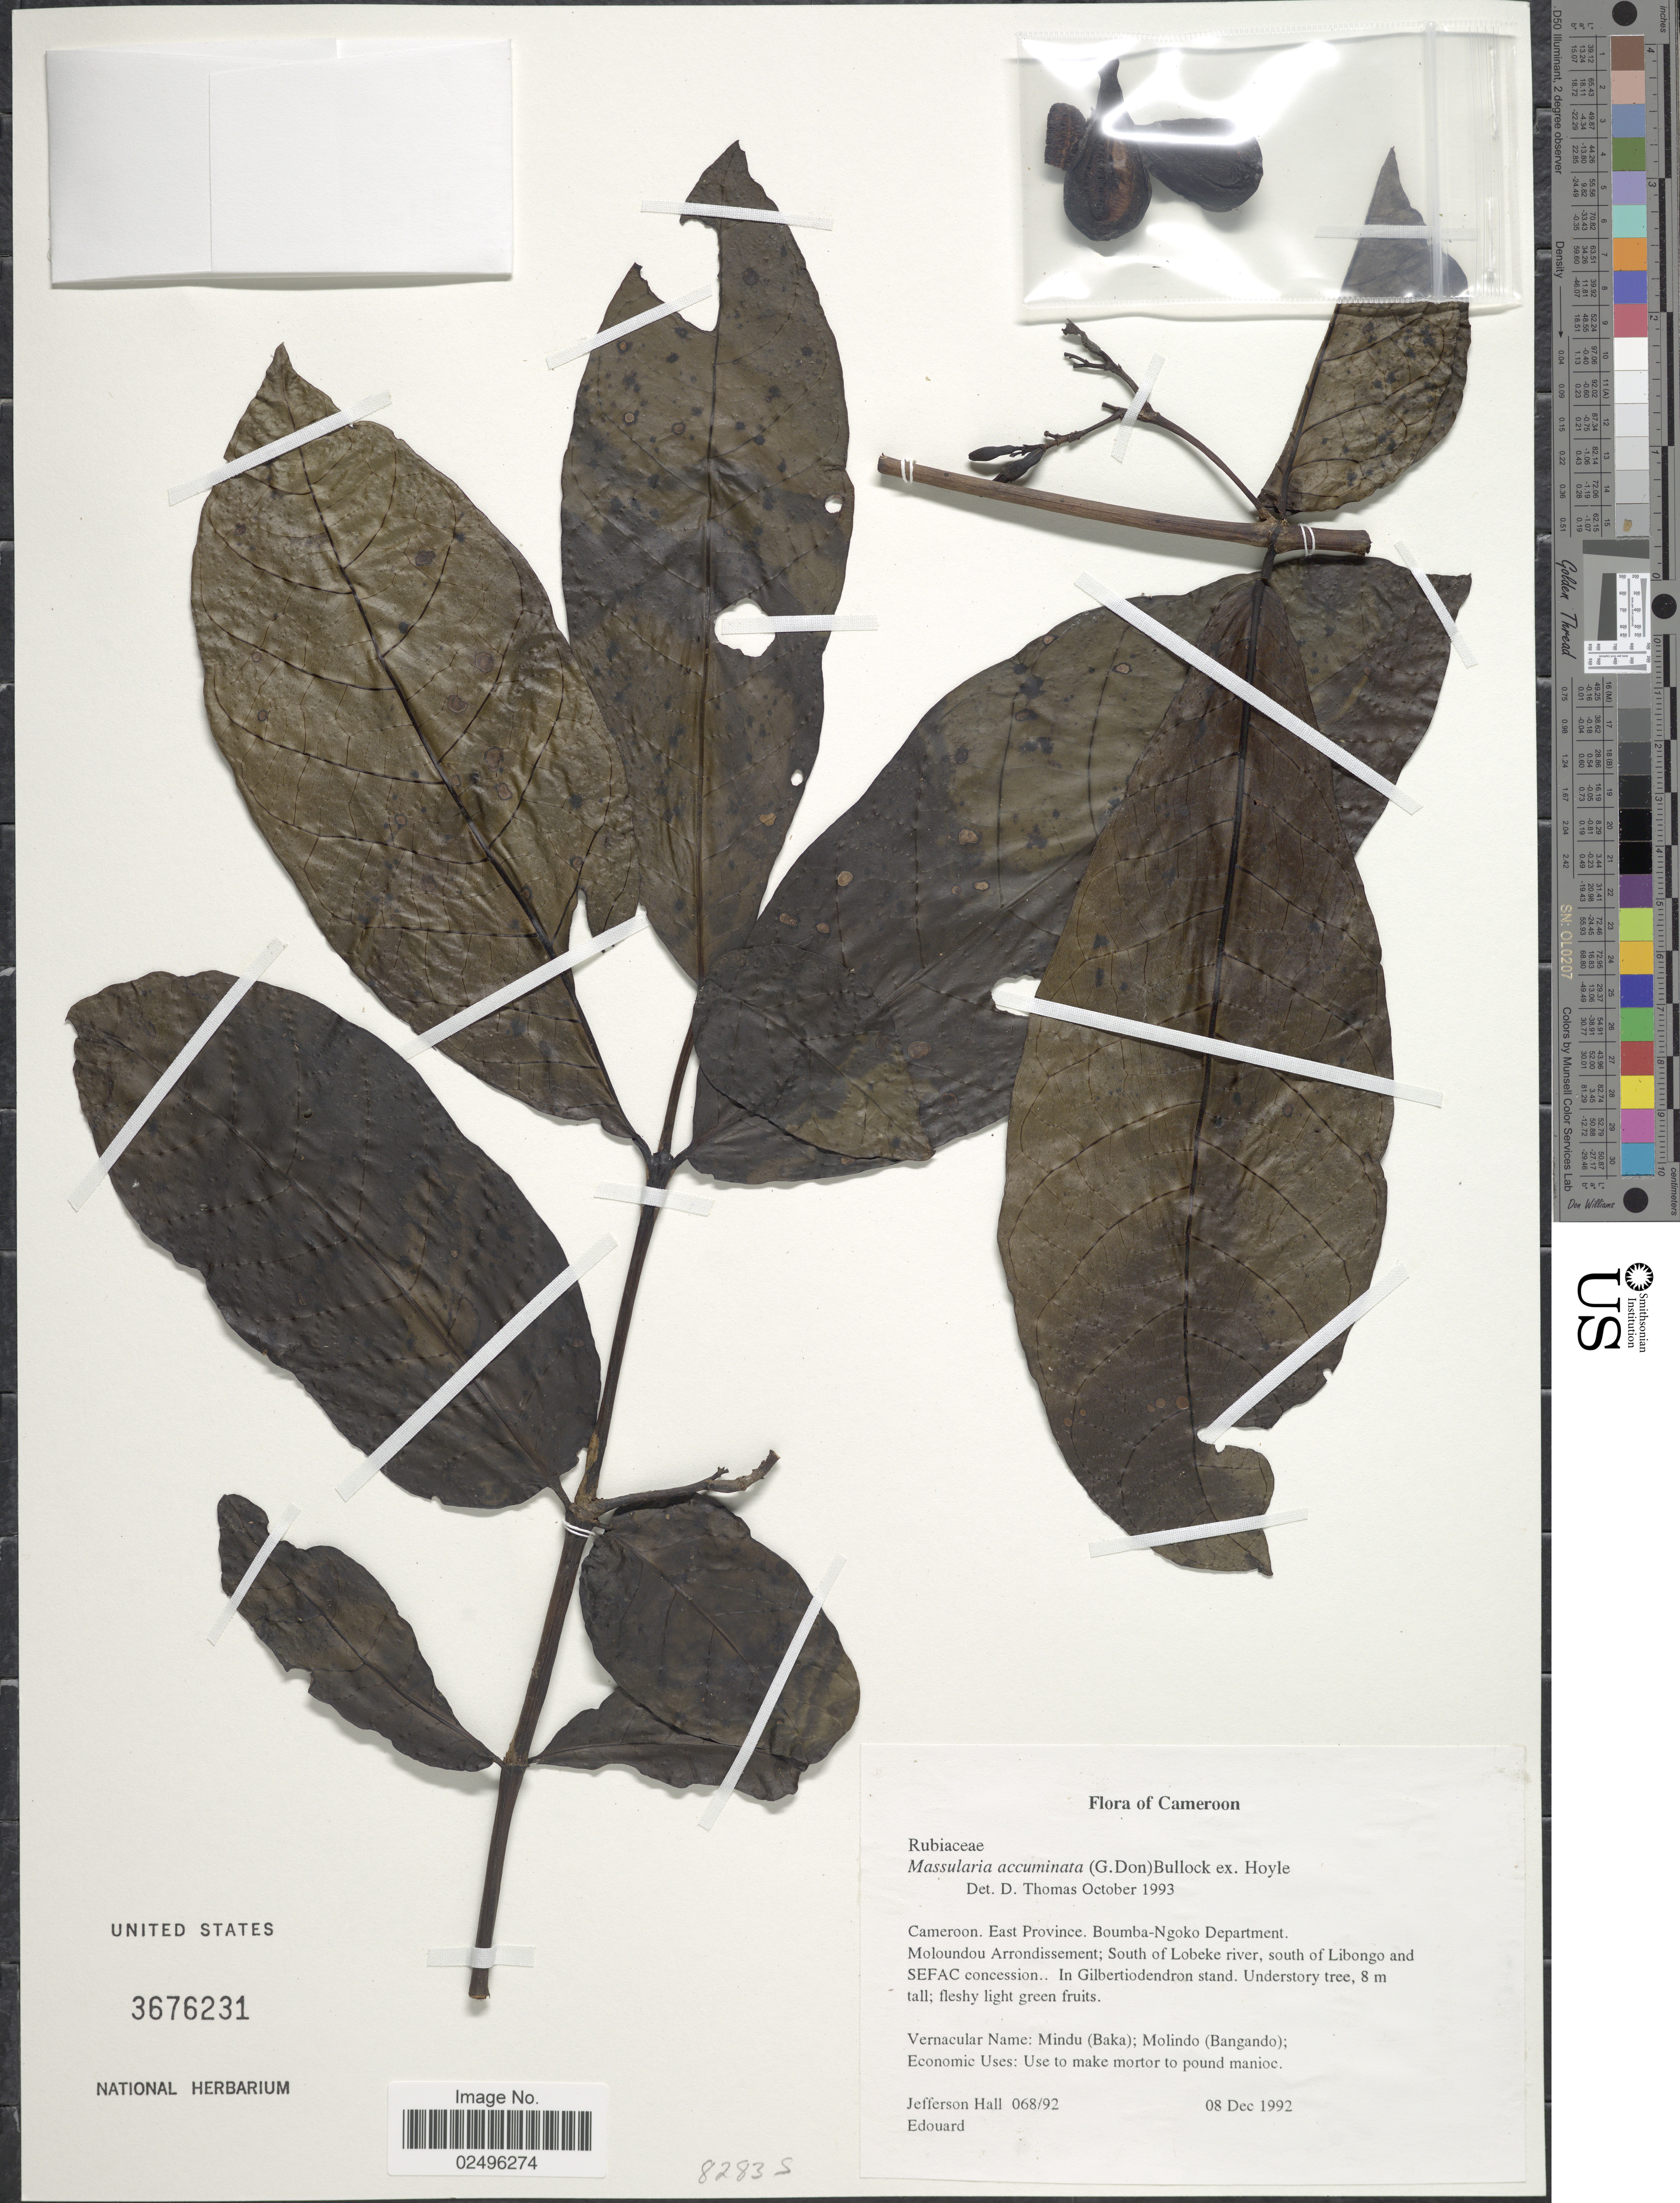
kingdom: Plantae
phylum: Tracheophyta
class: Magnoliopsida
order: Gentianales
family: Rubiaceae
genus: Massularia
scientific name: Massularia acuminata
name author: (G. Don) Bullock ex Hoyle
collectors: J. Hall & -. Edouard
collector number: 068/92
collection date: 1992-12-08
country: Cameroon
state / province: Est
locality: East Province. Boumba- Ngoko Department, Moloundou Arrondissement; South of Lobeke River, south of Libongo and SEFAC concession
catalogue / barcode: US 3676231